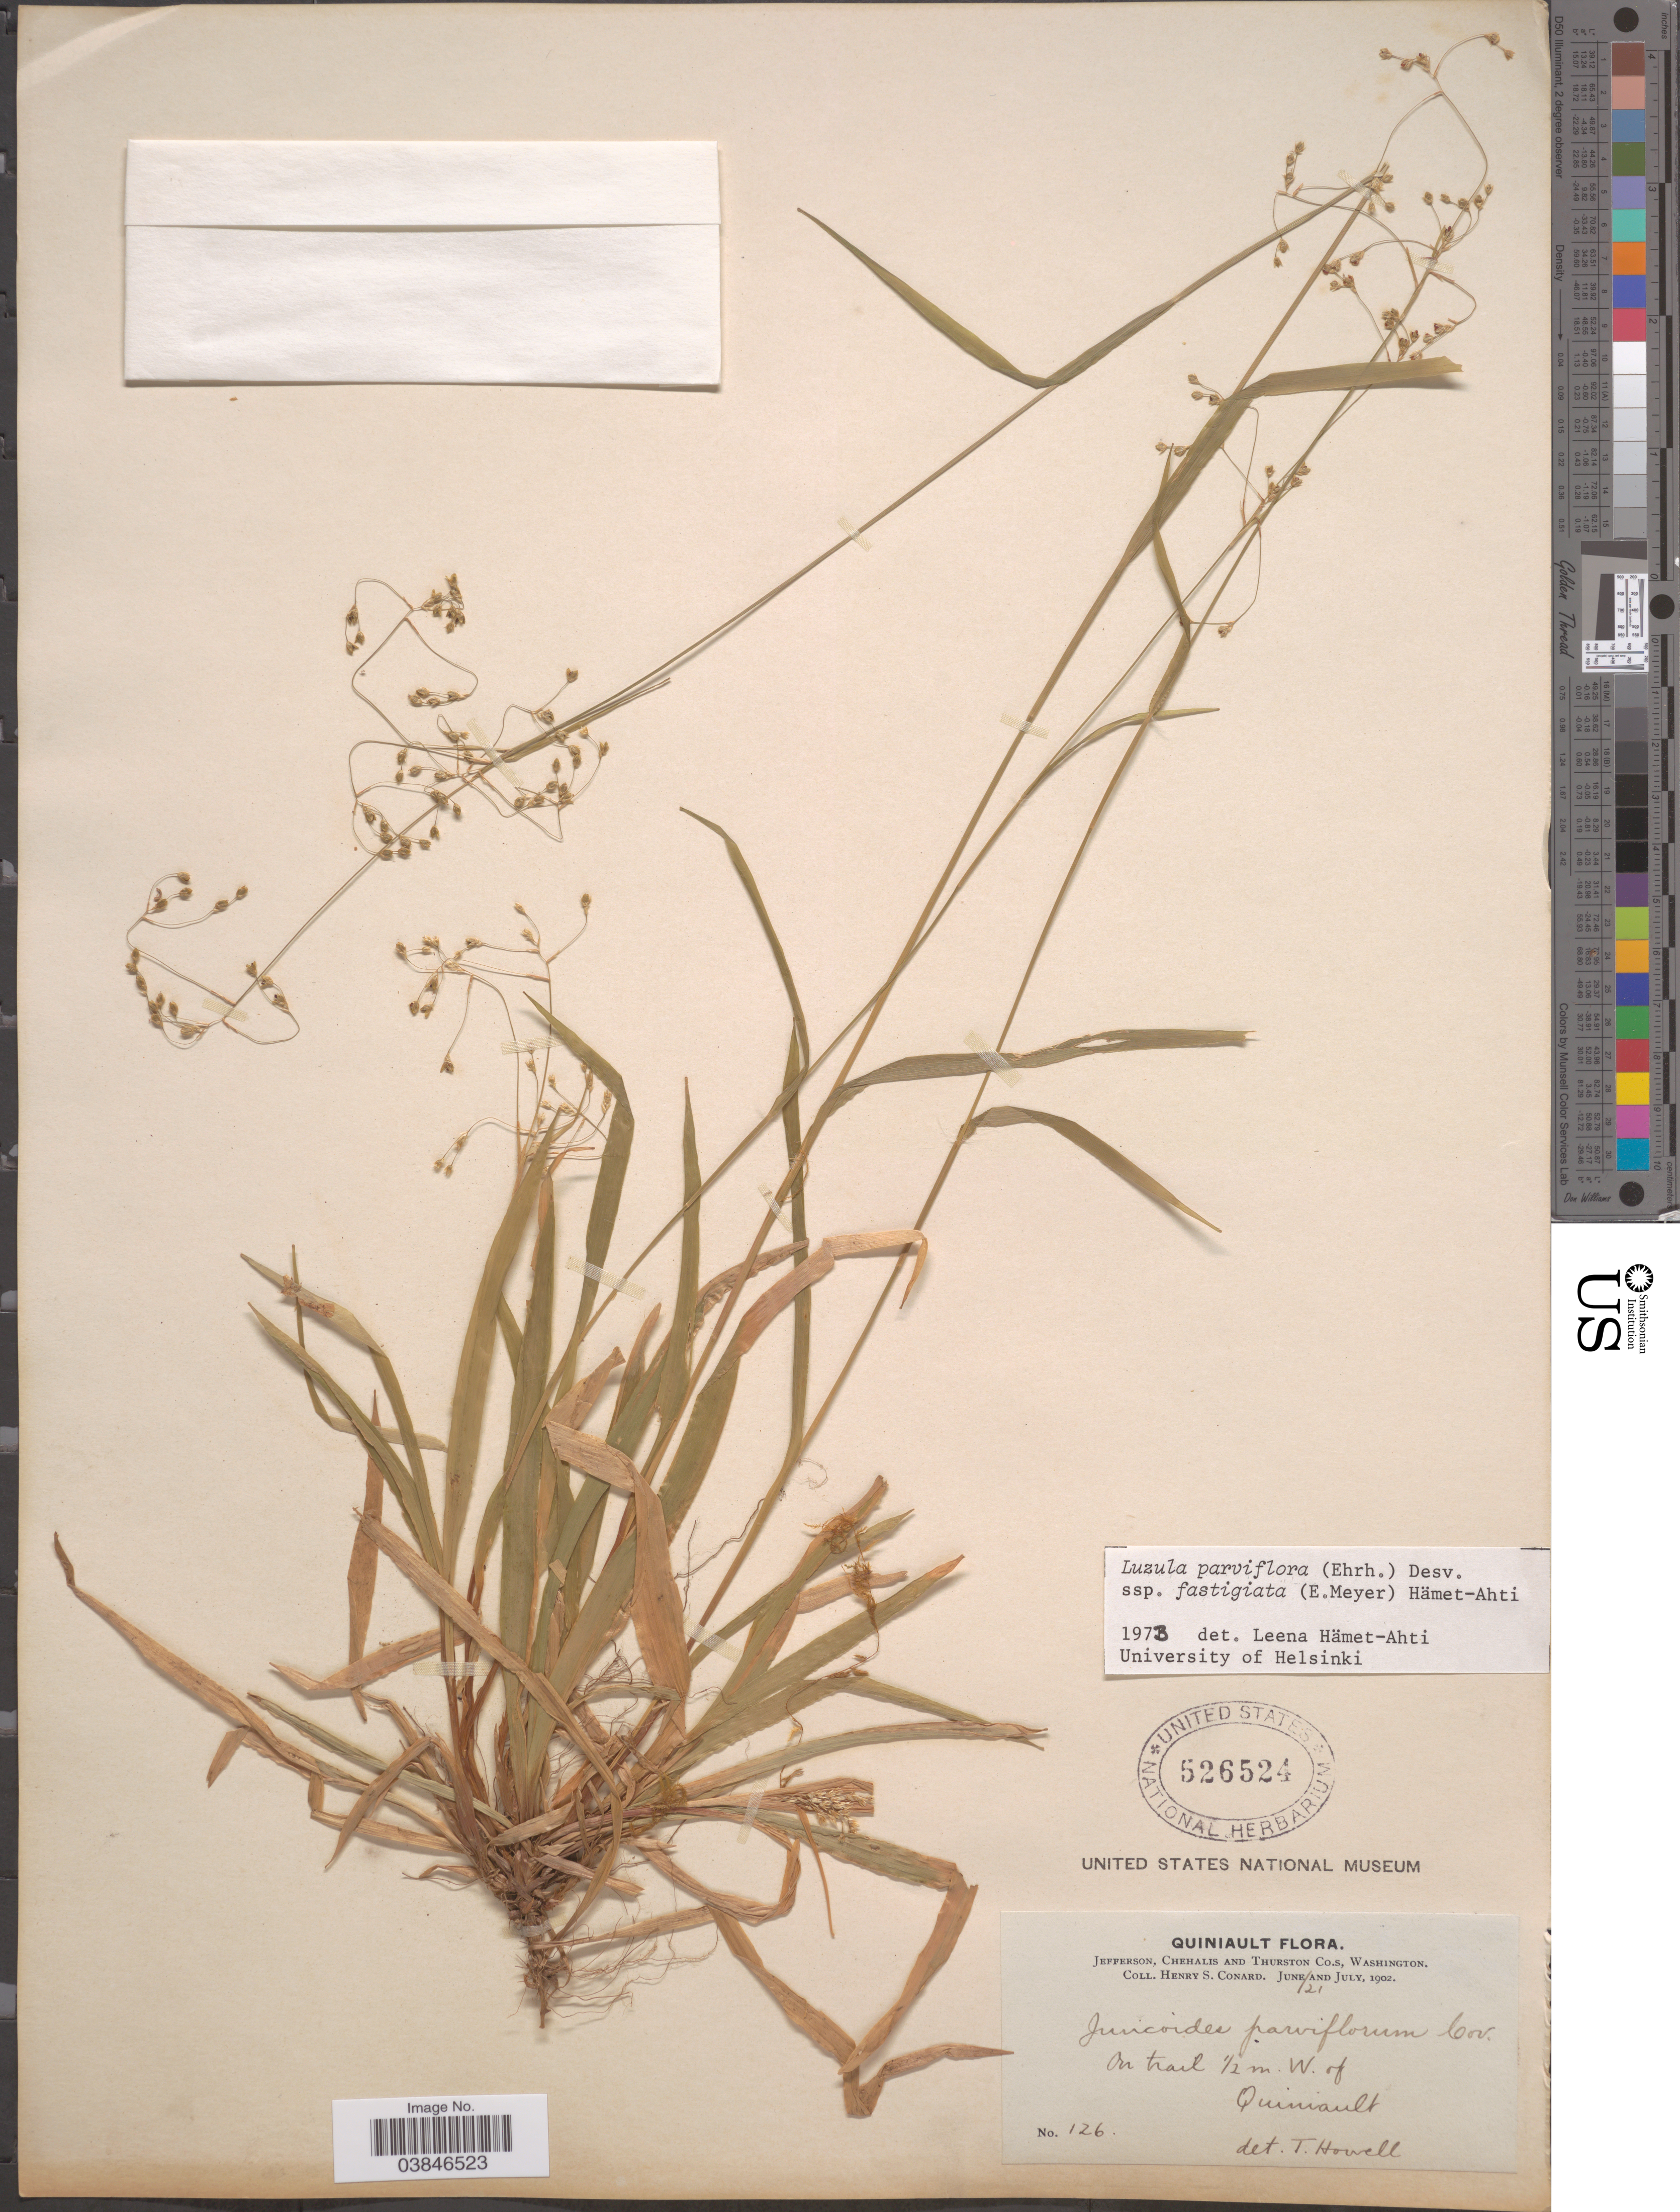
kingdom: Plantae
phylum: Tracheophyta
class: Liliopsida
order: Poales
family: Juncaceae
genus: Luzula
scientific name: Luzula parviflora subsp. fastigiata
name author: Buchenau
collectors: H. S. Conard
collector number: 126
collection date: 1902-06-21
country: United States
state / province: Washington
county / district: Thurston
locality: Quiniault. Jefferson, Chehalis and Thurston Co.s. On trail ½ m. W. of Quiniault.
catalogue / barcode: US 526524